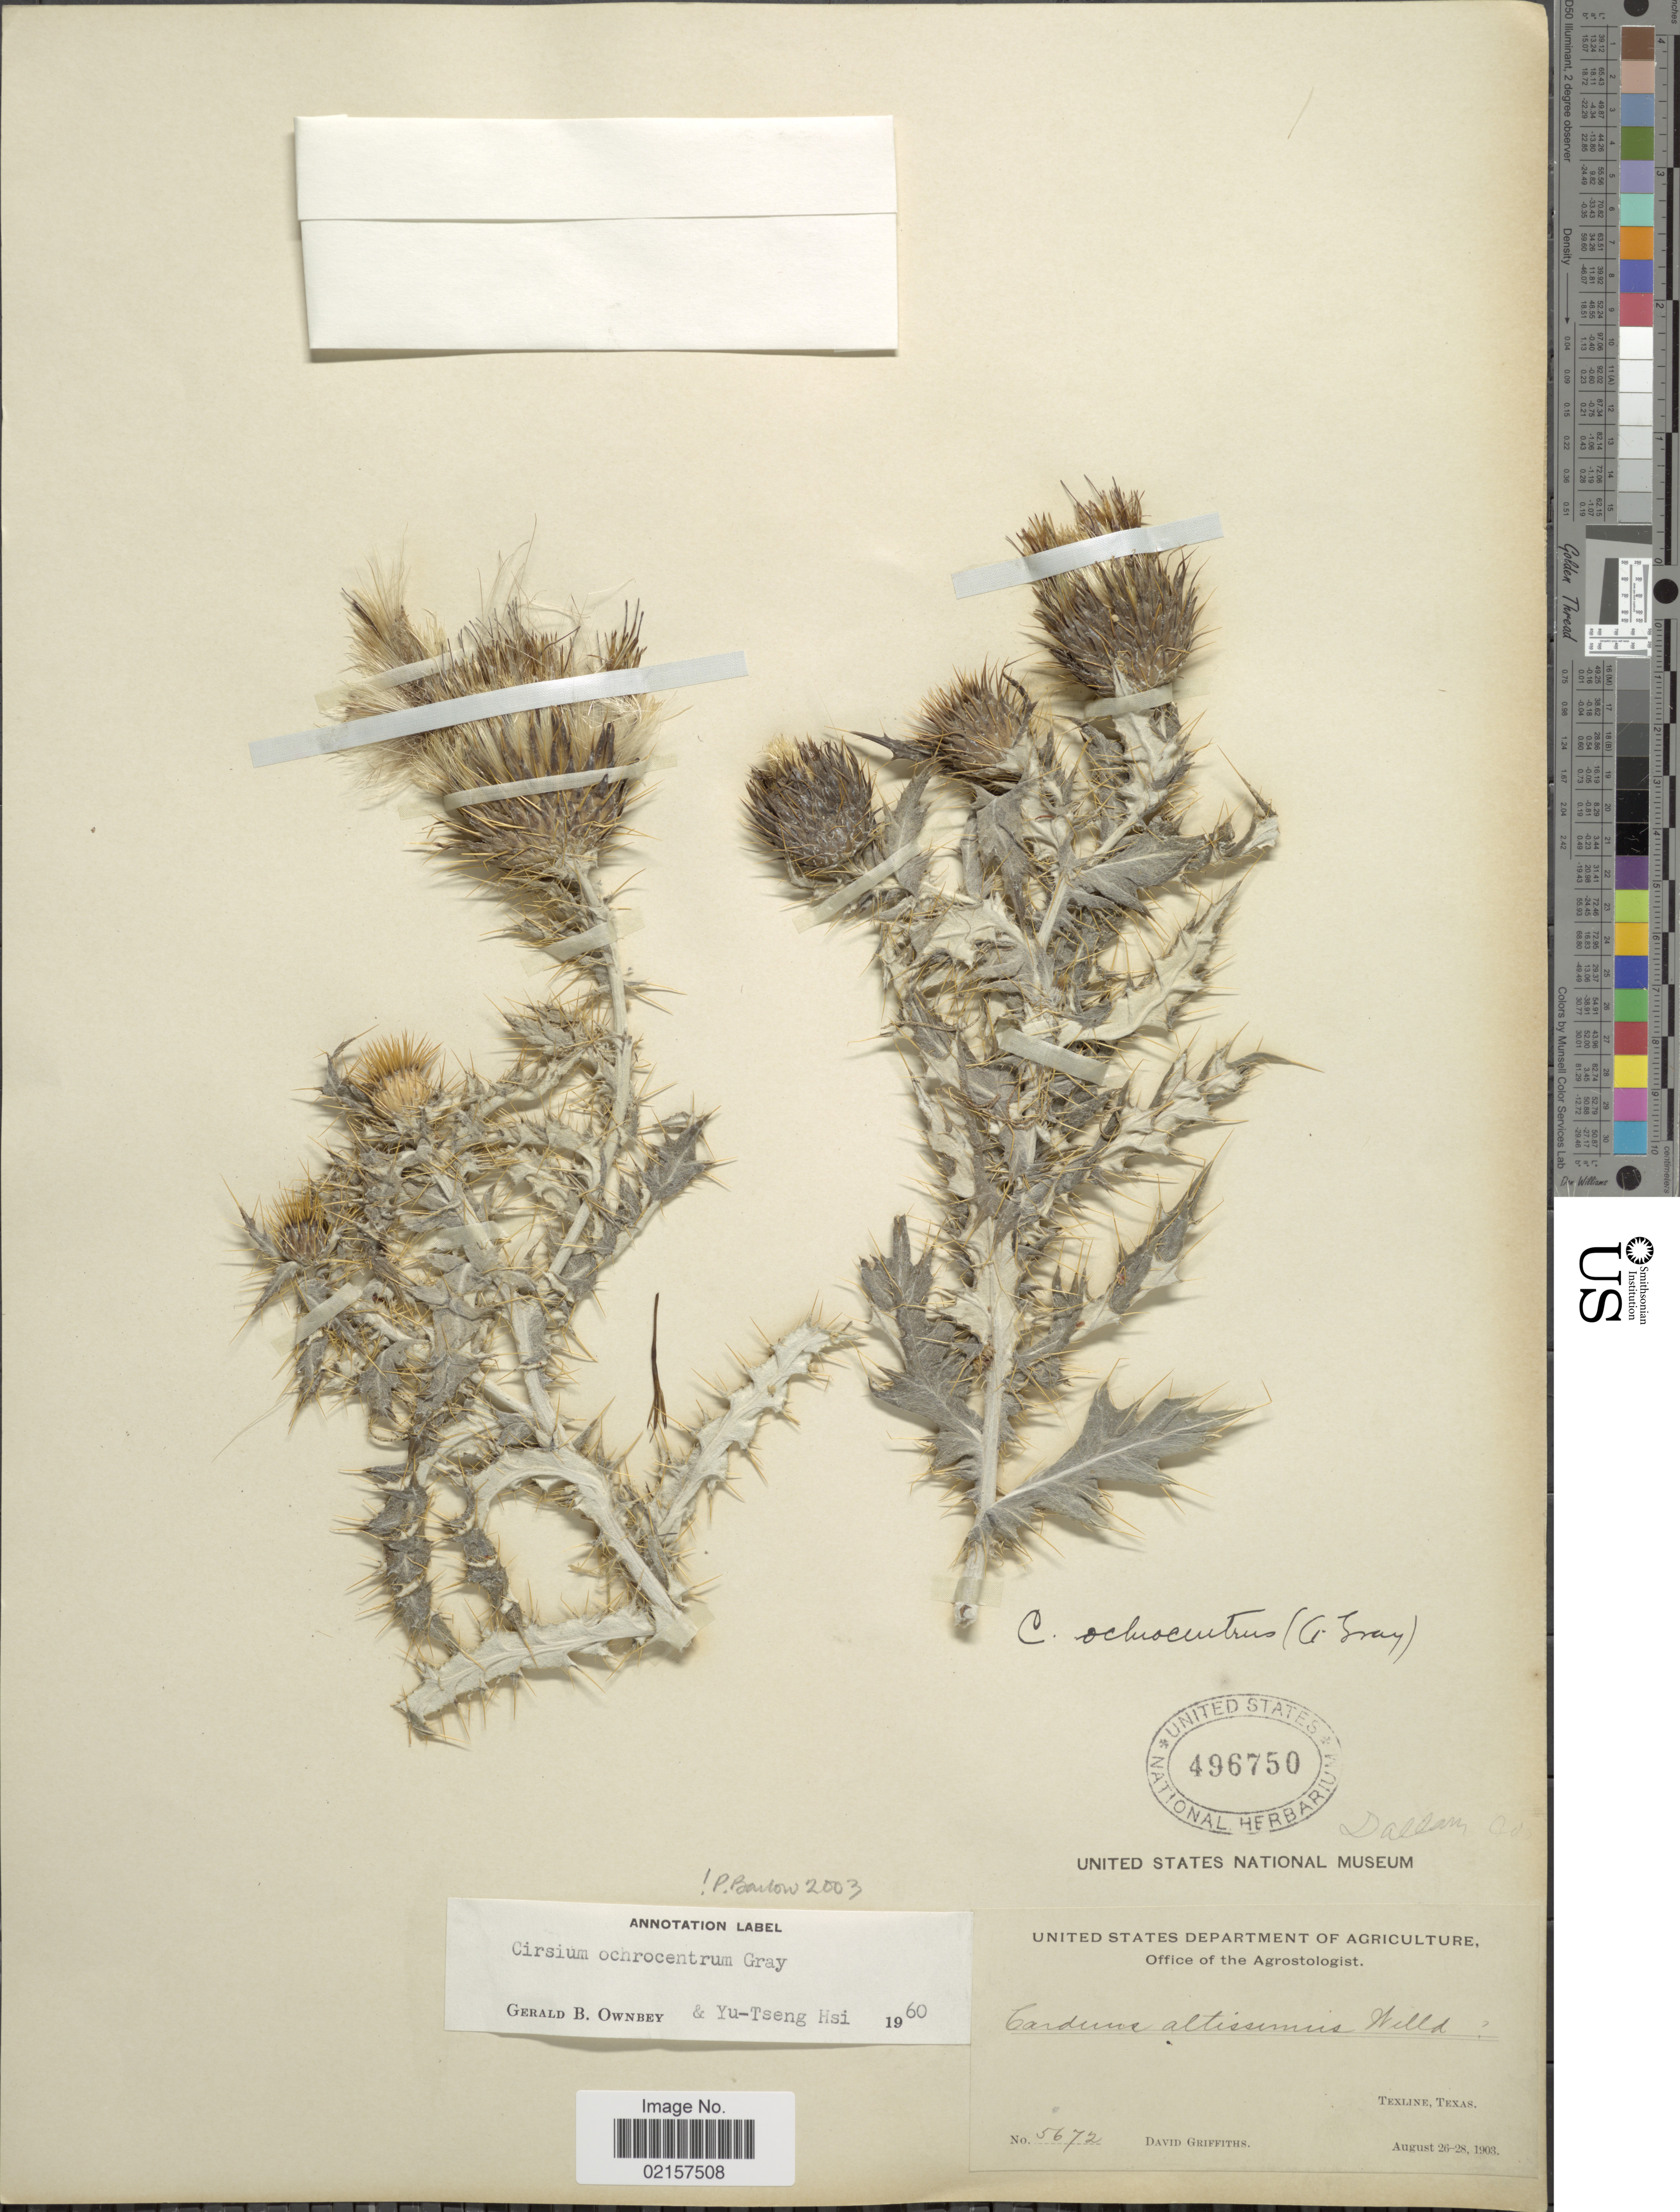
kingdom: Plantae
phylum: Tracheophyta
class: Magnoliopsida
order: Asterales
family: Asteraceae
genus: Cirsium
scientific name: Cirsium ochrocentrum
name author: A. Gray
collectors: D. Griffiths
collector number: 5672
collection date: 1903-08-26/1903-08-28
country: United States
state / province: Texas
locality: Texline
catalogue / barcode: US 496750